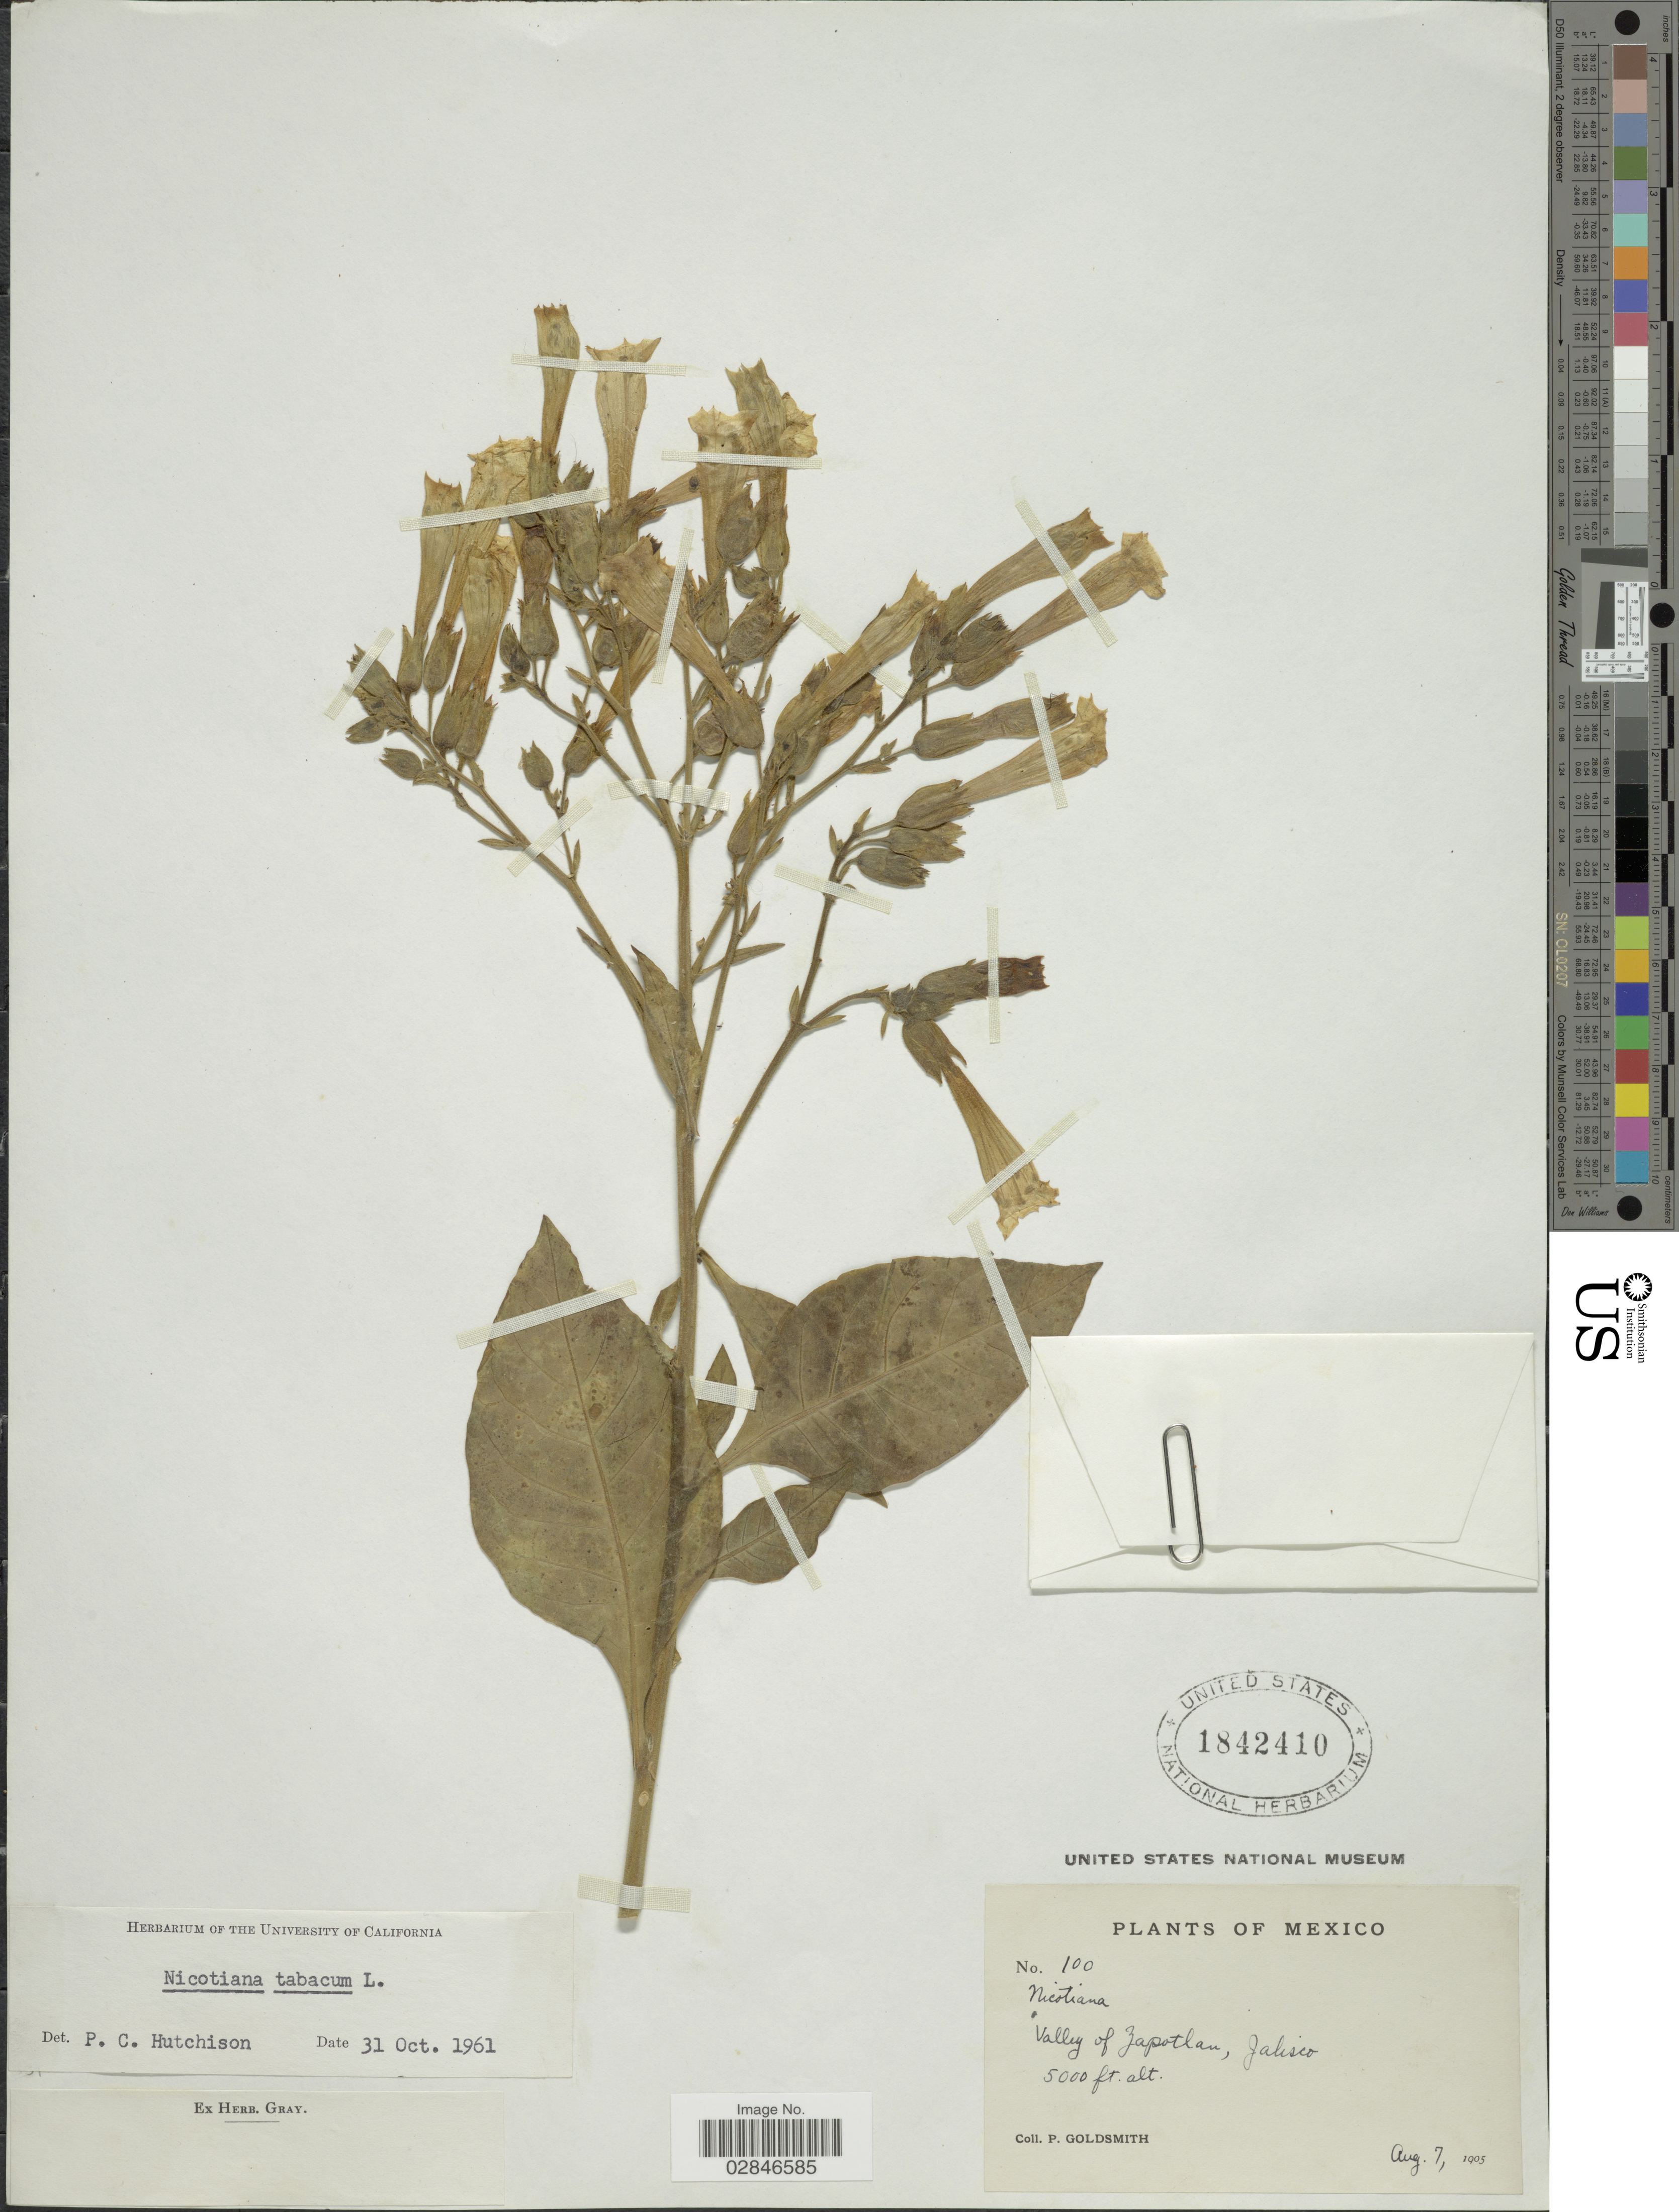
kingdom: Plantae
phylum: Tracheophyta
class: Magnoliopsida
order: Solanales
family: Solanaceae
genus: Nicotiana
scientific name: Nicotiana tabacum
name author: L.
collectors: P. Goldsmith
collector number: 100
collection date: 1905-08-07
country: Mexico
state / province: Jalisco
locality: Valley of Zapotlan.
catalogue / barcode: US 1842410